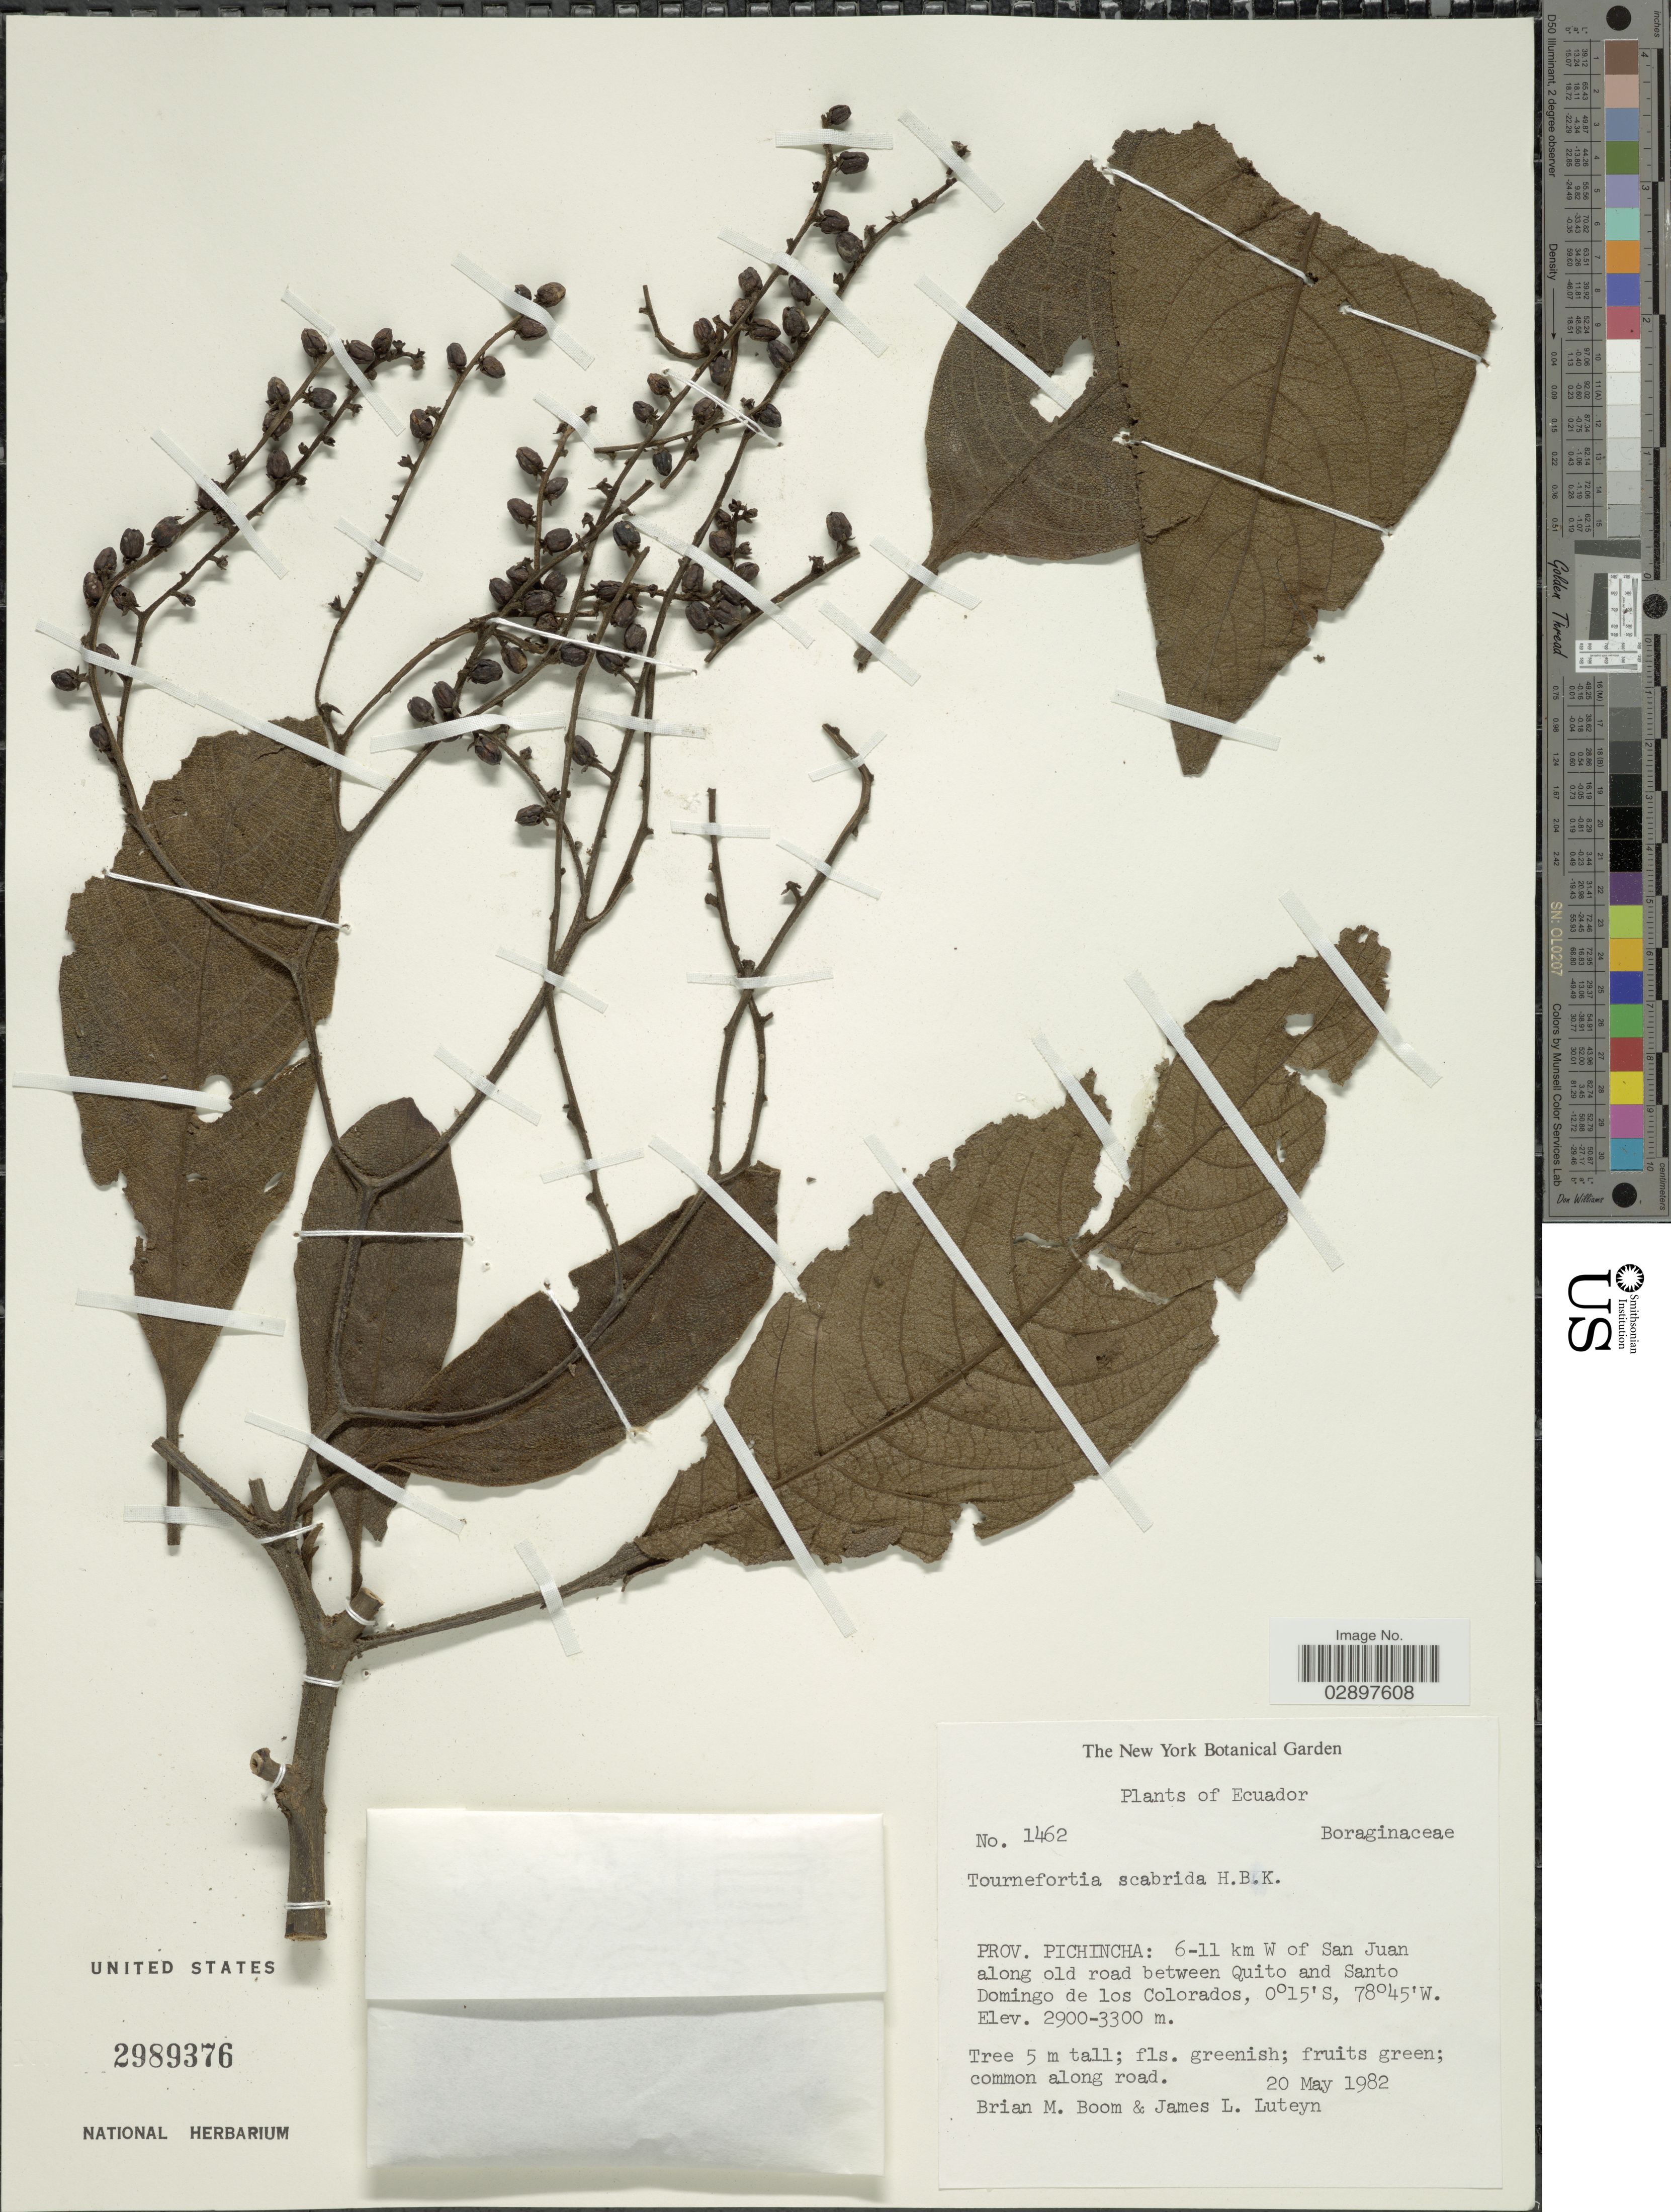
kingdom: Plantae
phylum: Tracheophyta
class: Magnoliopsida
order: Boraginales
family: Heliotropiaceae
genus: Tournefortia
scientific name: Tournefortia scabrida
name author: Kunth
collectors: B. M. Boom & J. L. Luteyn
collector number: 1462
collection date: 1982-05-20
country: Ecuador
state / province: Pichincha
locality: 6-11 km W of San Juan along old road between Quito and Santo Domingo de los Colorados.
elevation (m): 2900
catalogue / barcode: US 2989376